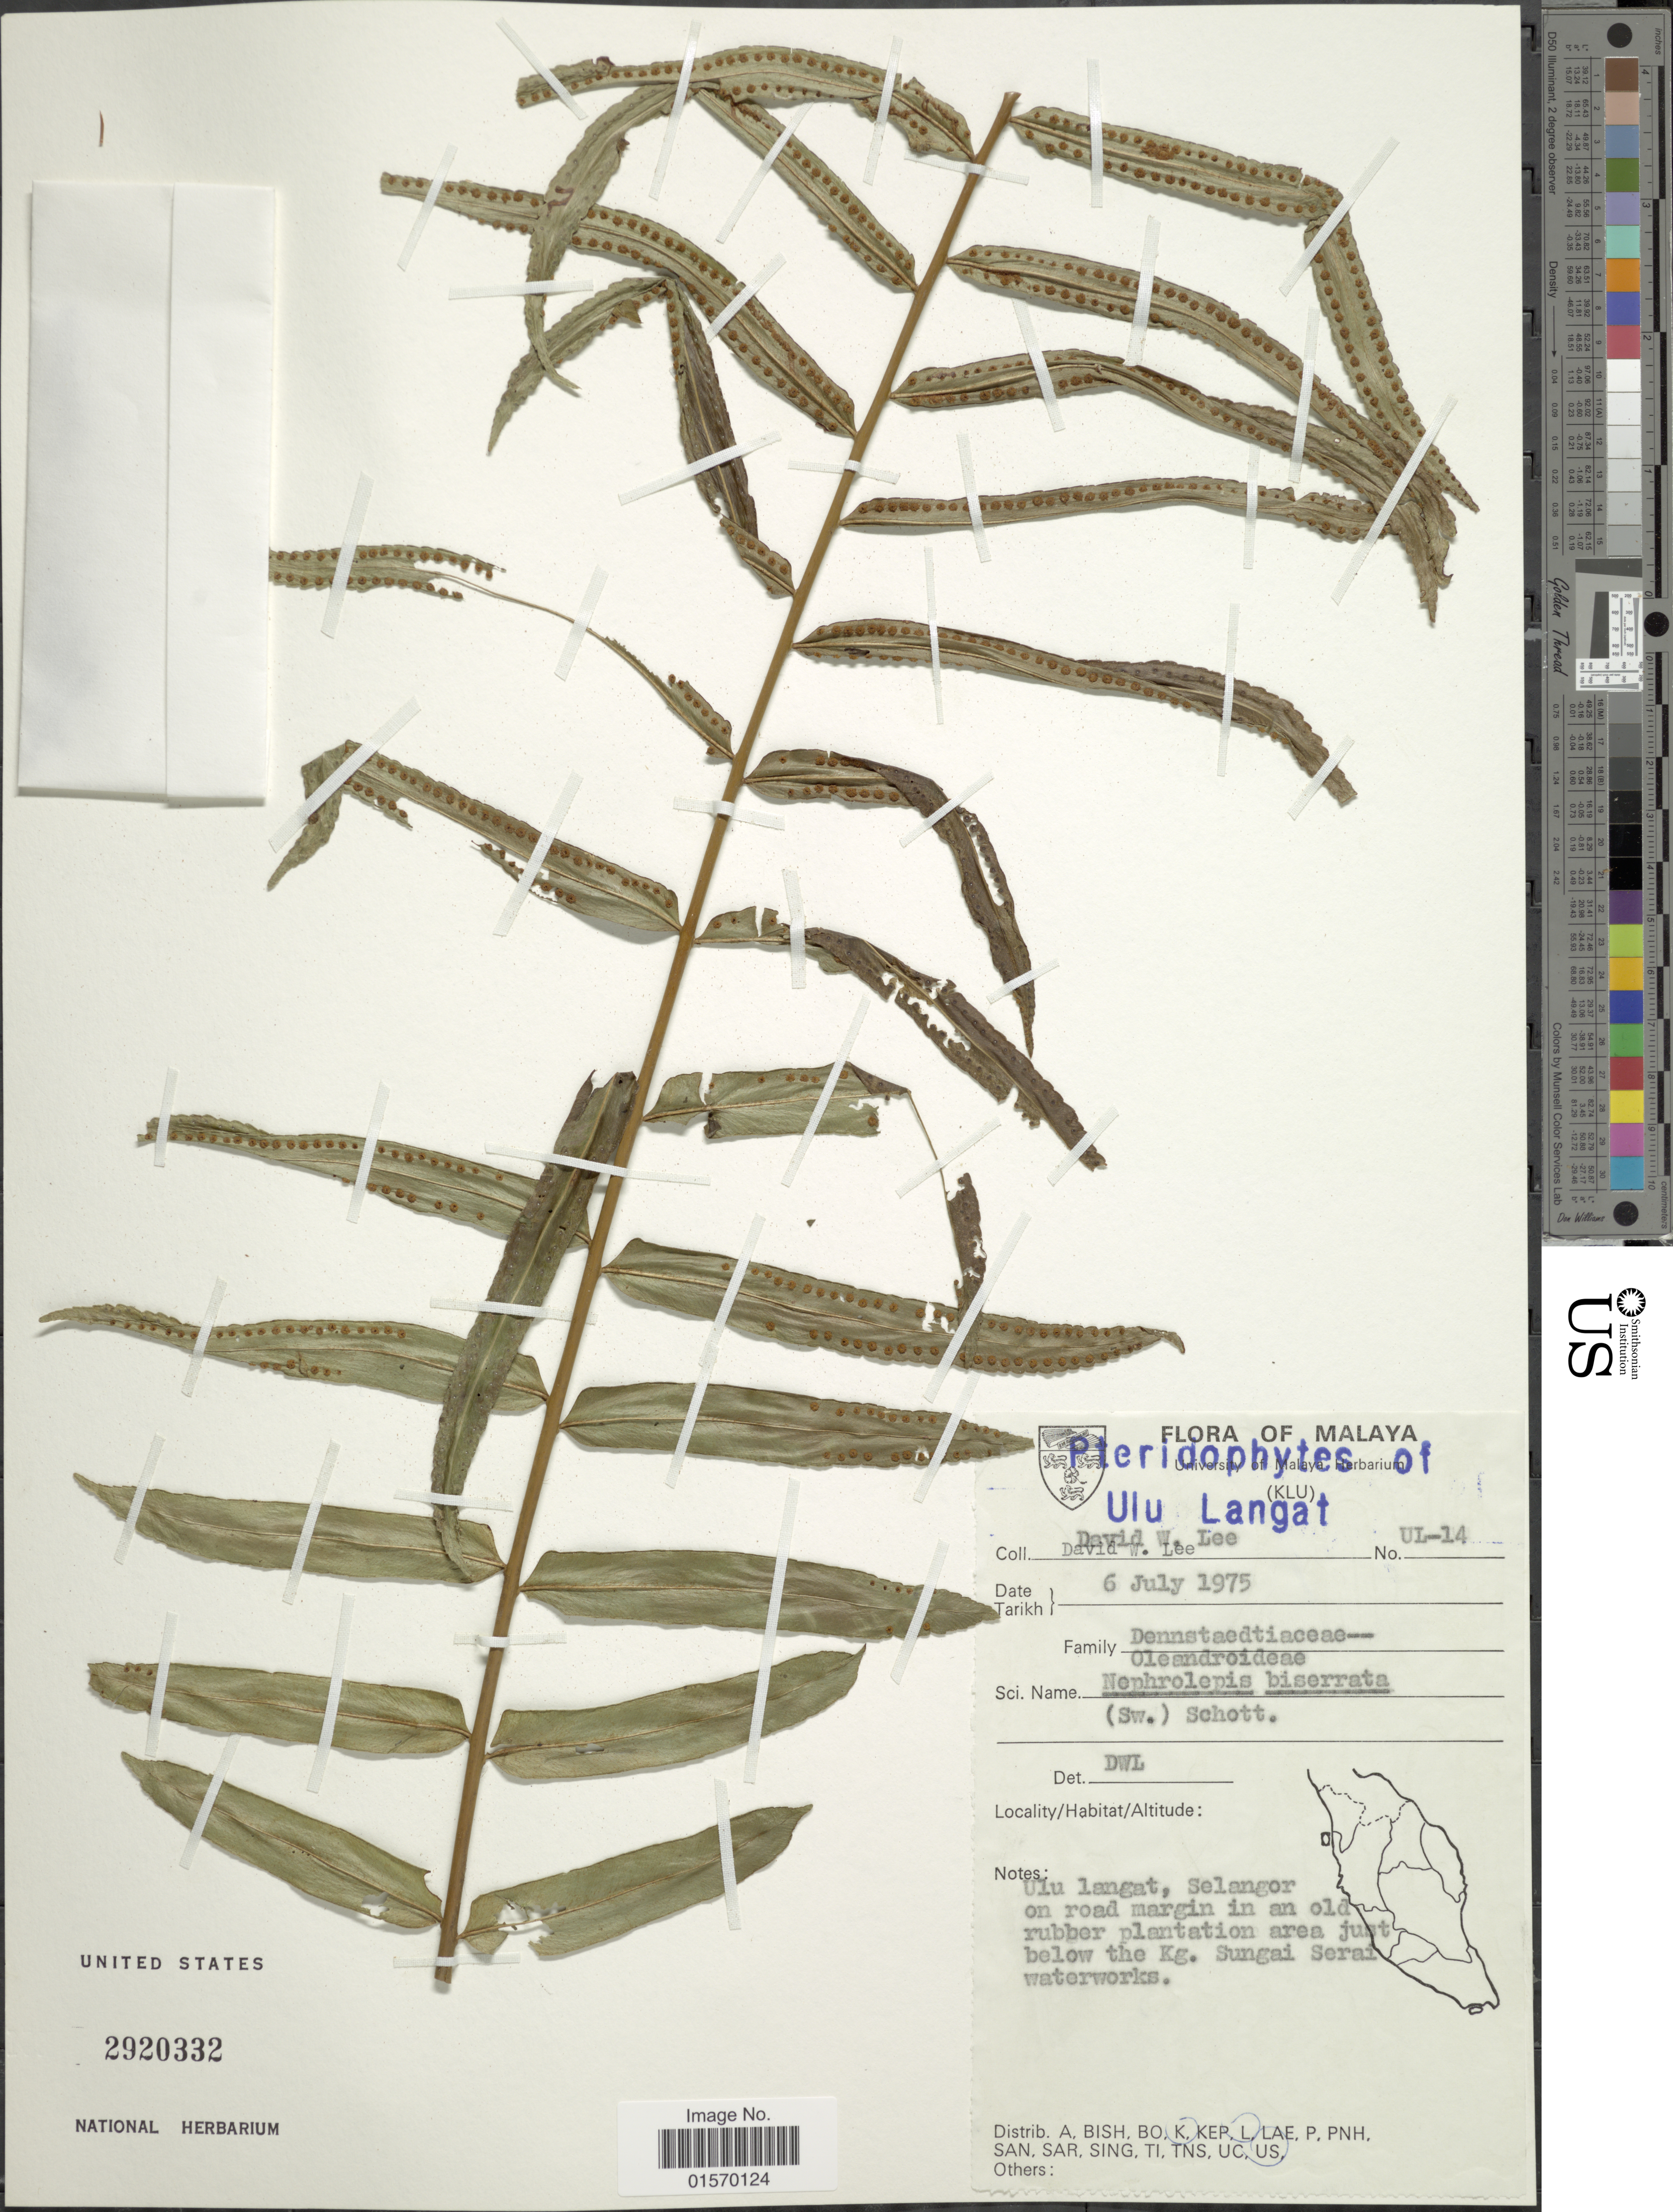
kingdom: Plantae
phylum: Tracheophyta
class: Polypodiopsida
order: Polypodiales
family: Nephrolepidaceae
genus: Nephrolepis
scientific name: Nephrolepis biserrata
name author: (Sw.) Schott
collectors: D. Lee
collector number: UL-14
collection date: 1975-07-06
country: Malaysia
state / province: Selangor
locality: Malaya. Ulu Langat, Selangor on road margin in an old rubber plantation area just below the Kg. Sungai Serai waterworks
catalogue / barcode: US 2920332